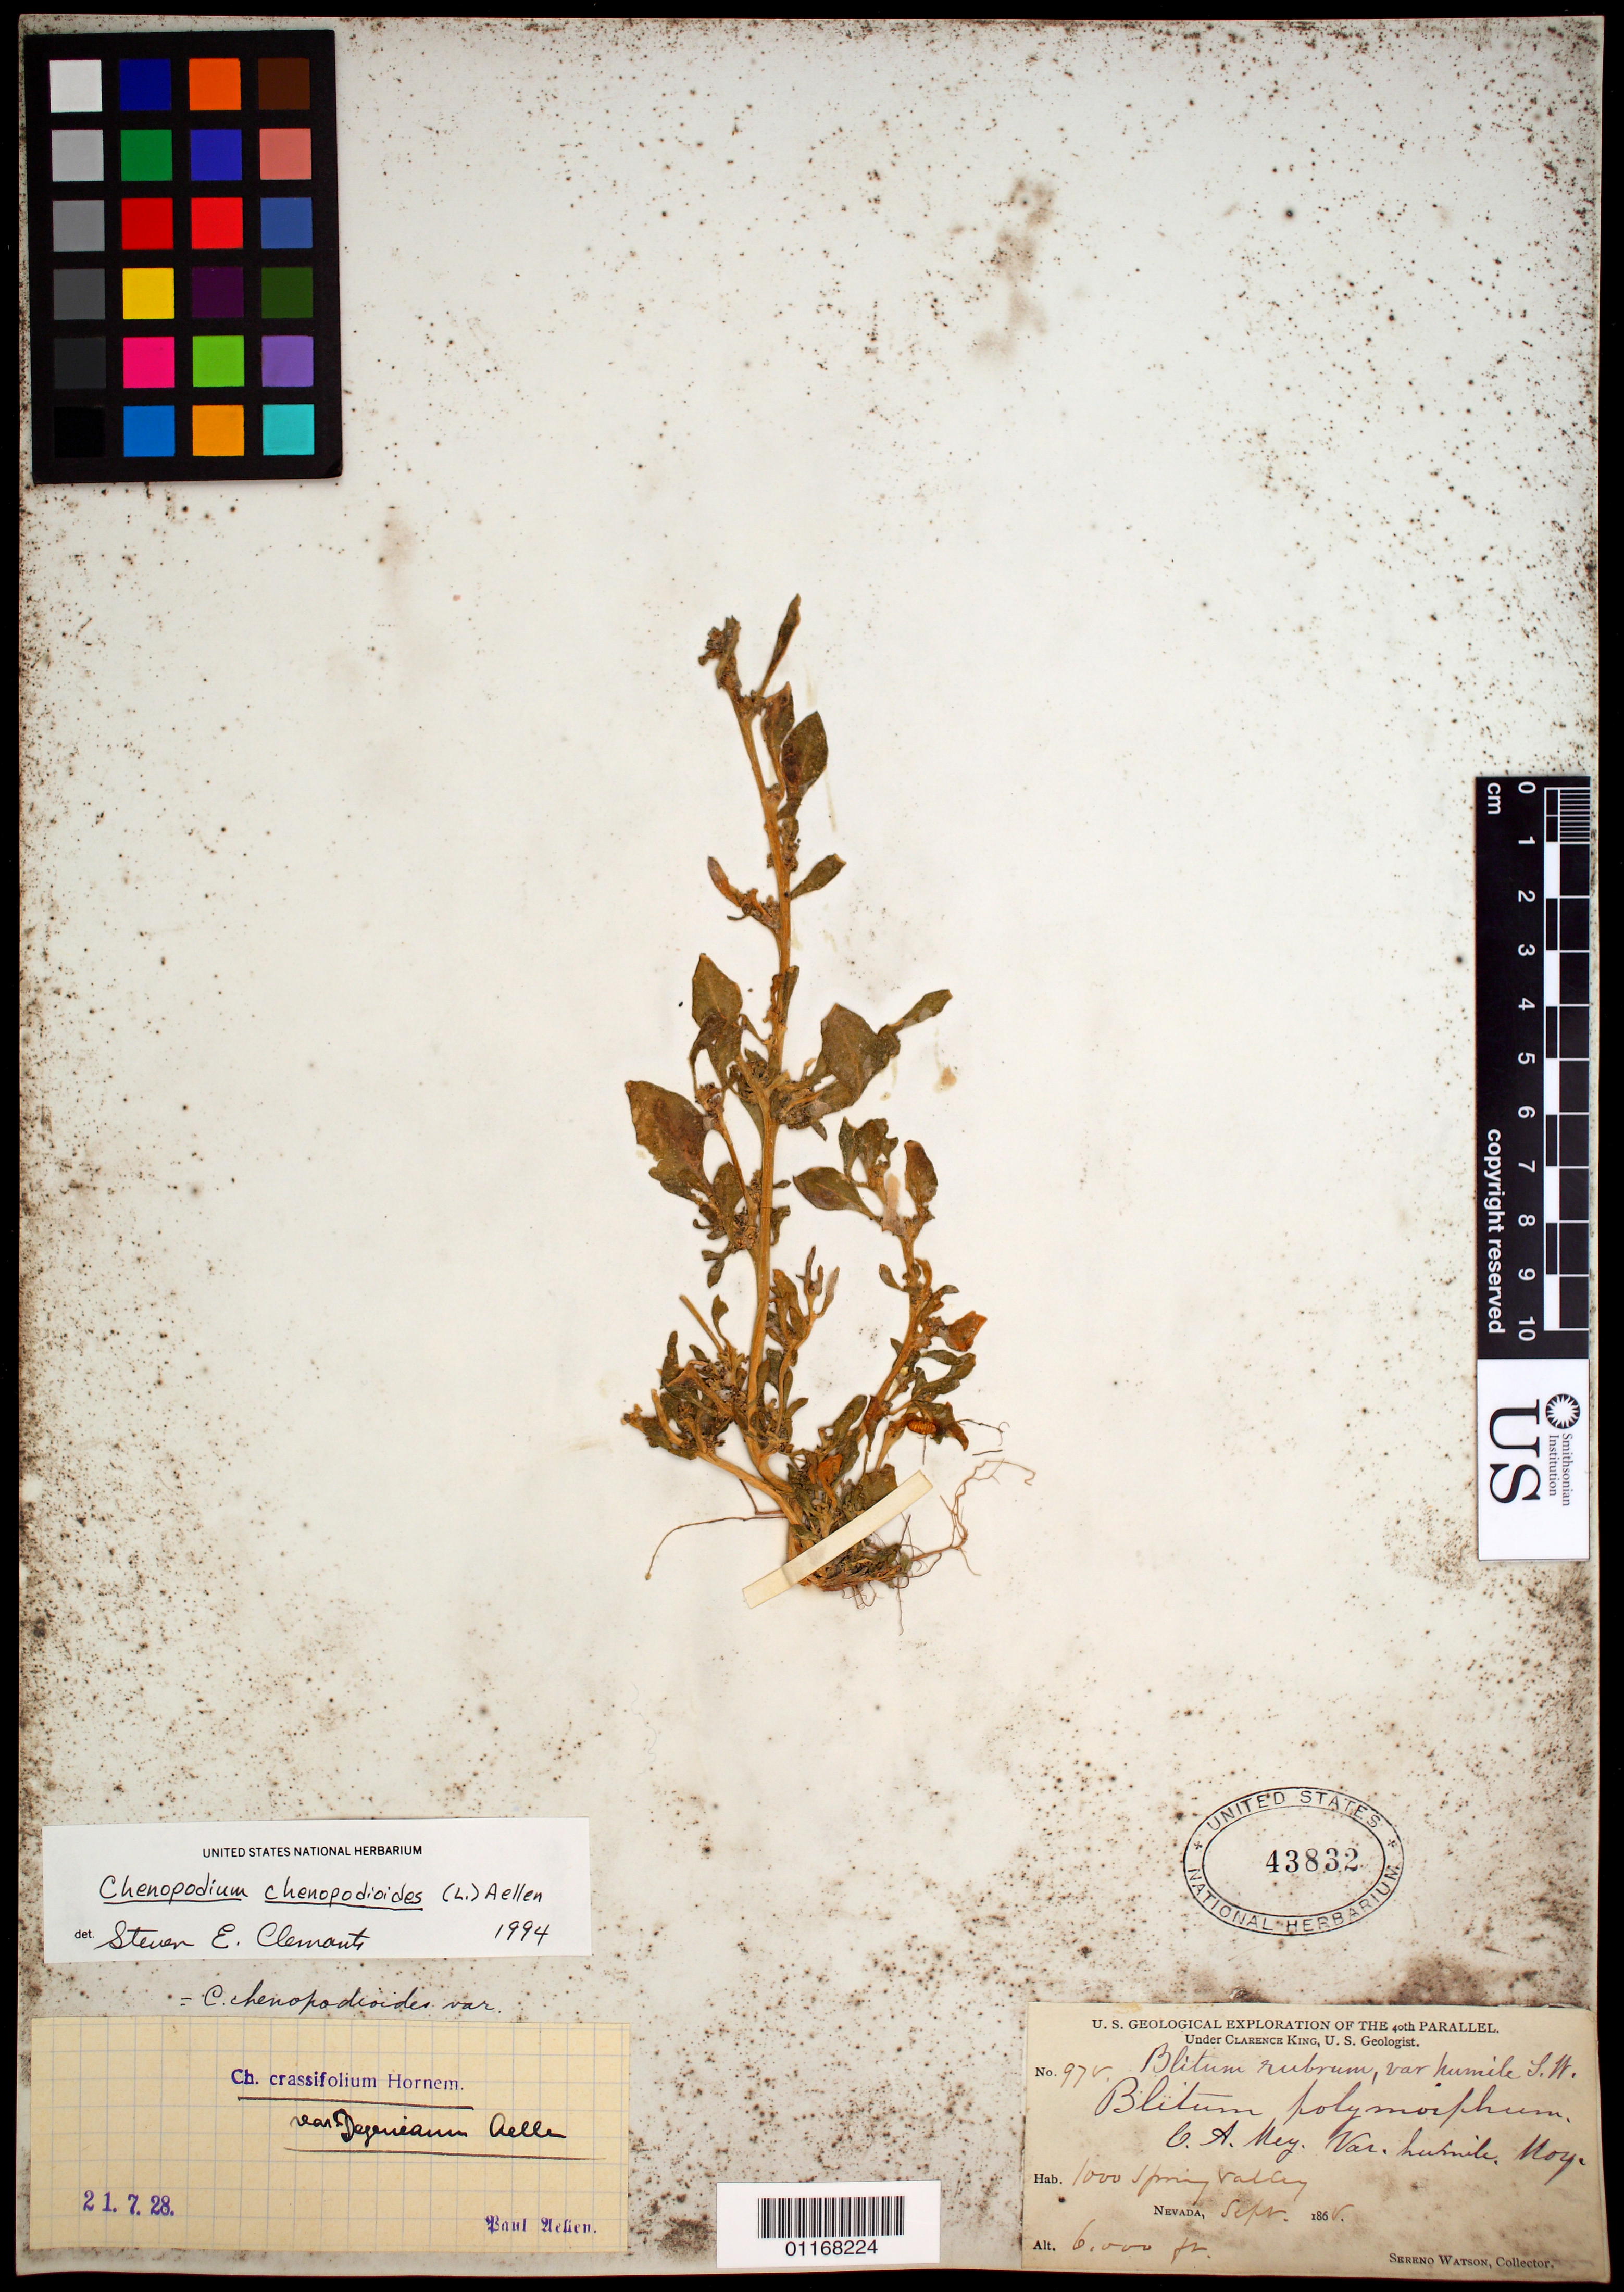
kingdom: Plantae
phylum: Tracheophyta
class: Magnoliopsida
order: Caryophyllales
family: Amaranthaceae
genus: Chenopodium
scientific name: Chenopodium chenopodioides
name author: (L.) Aellen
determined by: Clemants, S. E.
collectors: S. Watson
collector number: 978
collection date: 1868-09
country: United States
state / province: Nevada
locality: Thousand Spring Valley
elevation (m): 1829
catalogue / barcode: US 43832